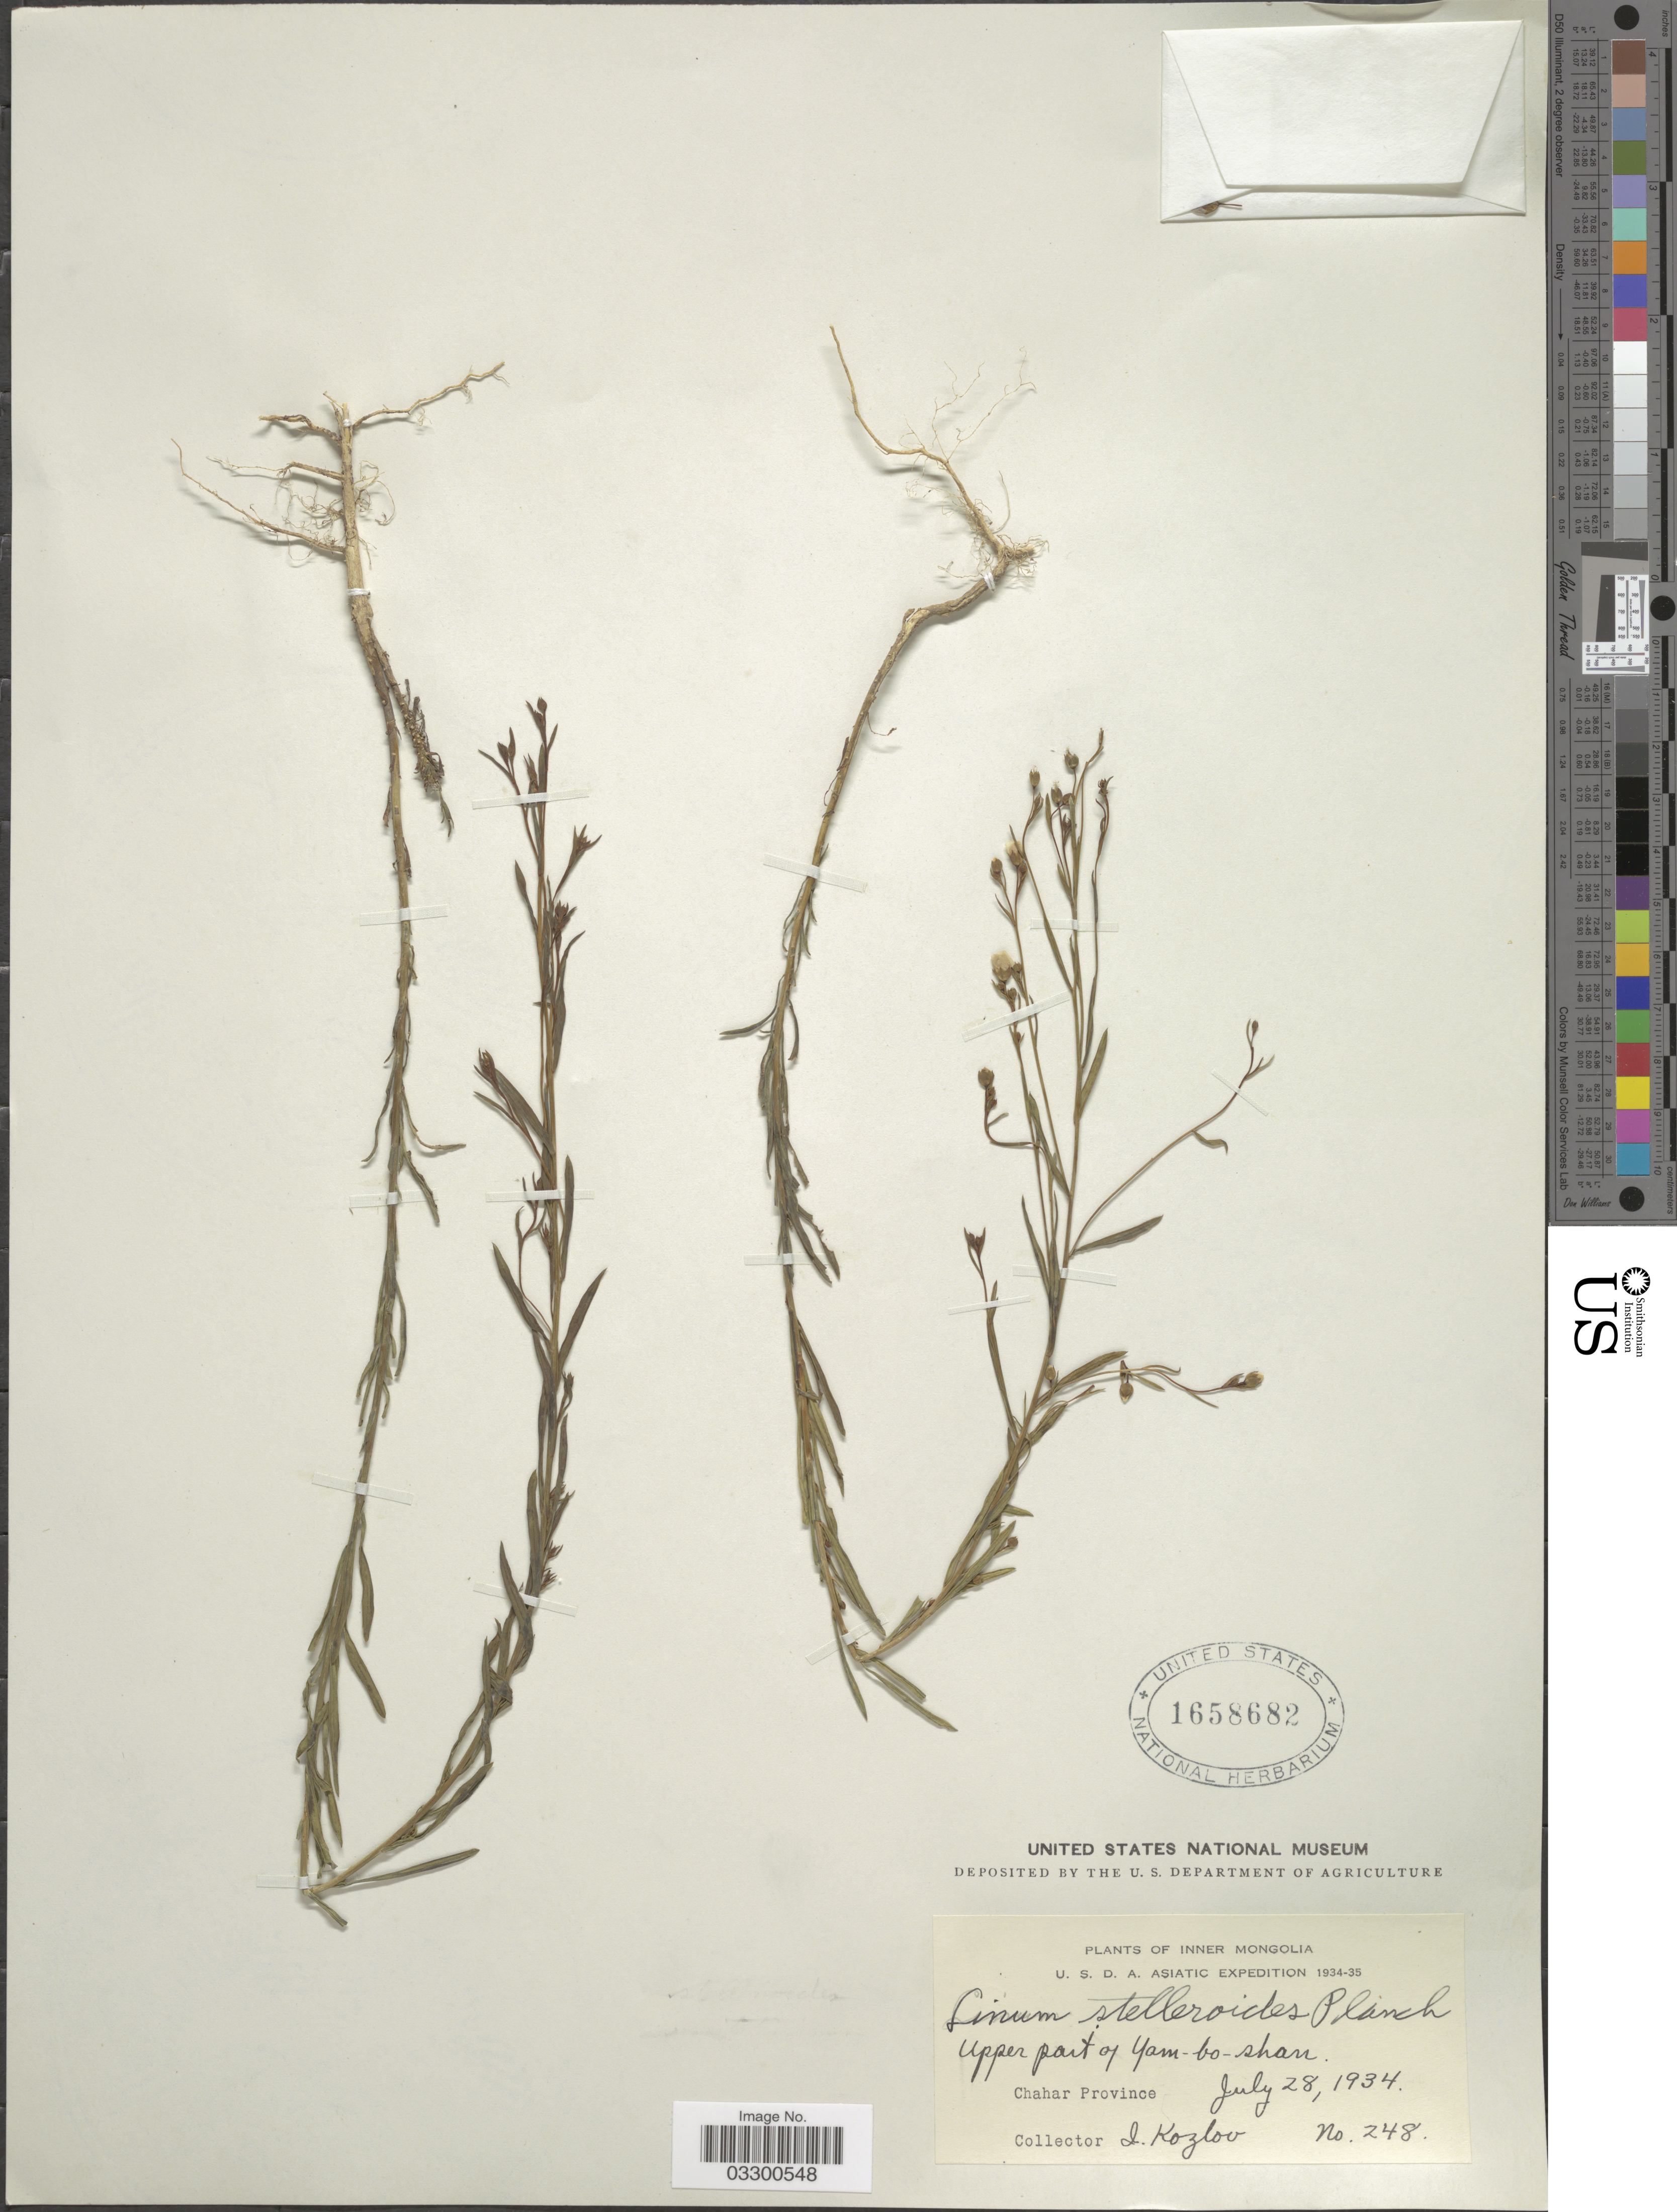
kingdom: Plantae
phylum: Tracheophyta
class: Magnoliopsida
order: Malpighiales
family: Linaceae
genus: Linum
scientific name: Linum stelleroides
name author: Planch.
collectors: I. Kozlov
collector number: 248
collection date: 1934-07-28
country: China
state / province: Nei Monggol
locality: Inner Mongolia. Upper part of Yam-bo-shan. Chahar Province.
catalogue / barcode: US 1658682